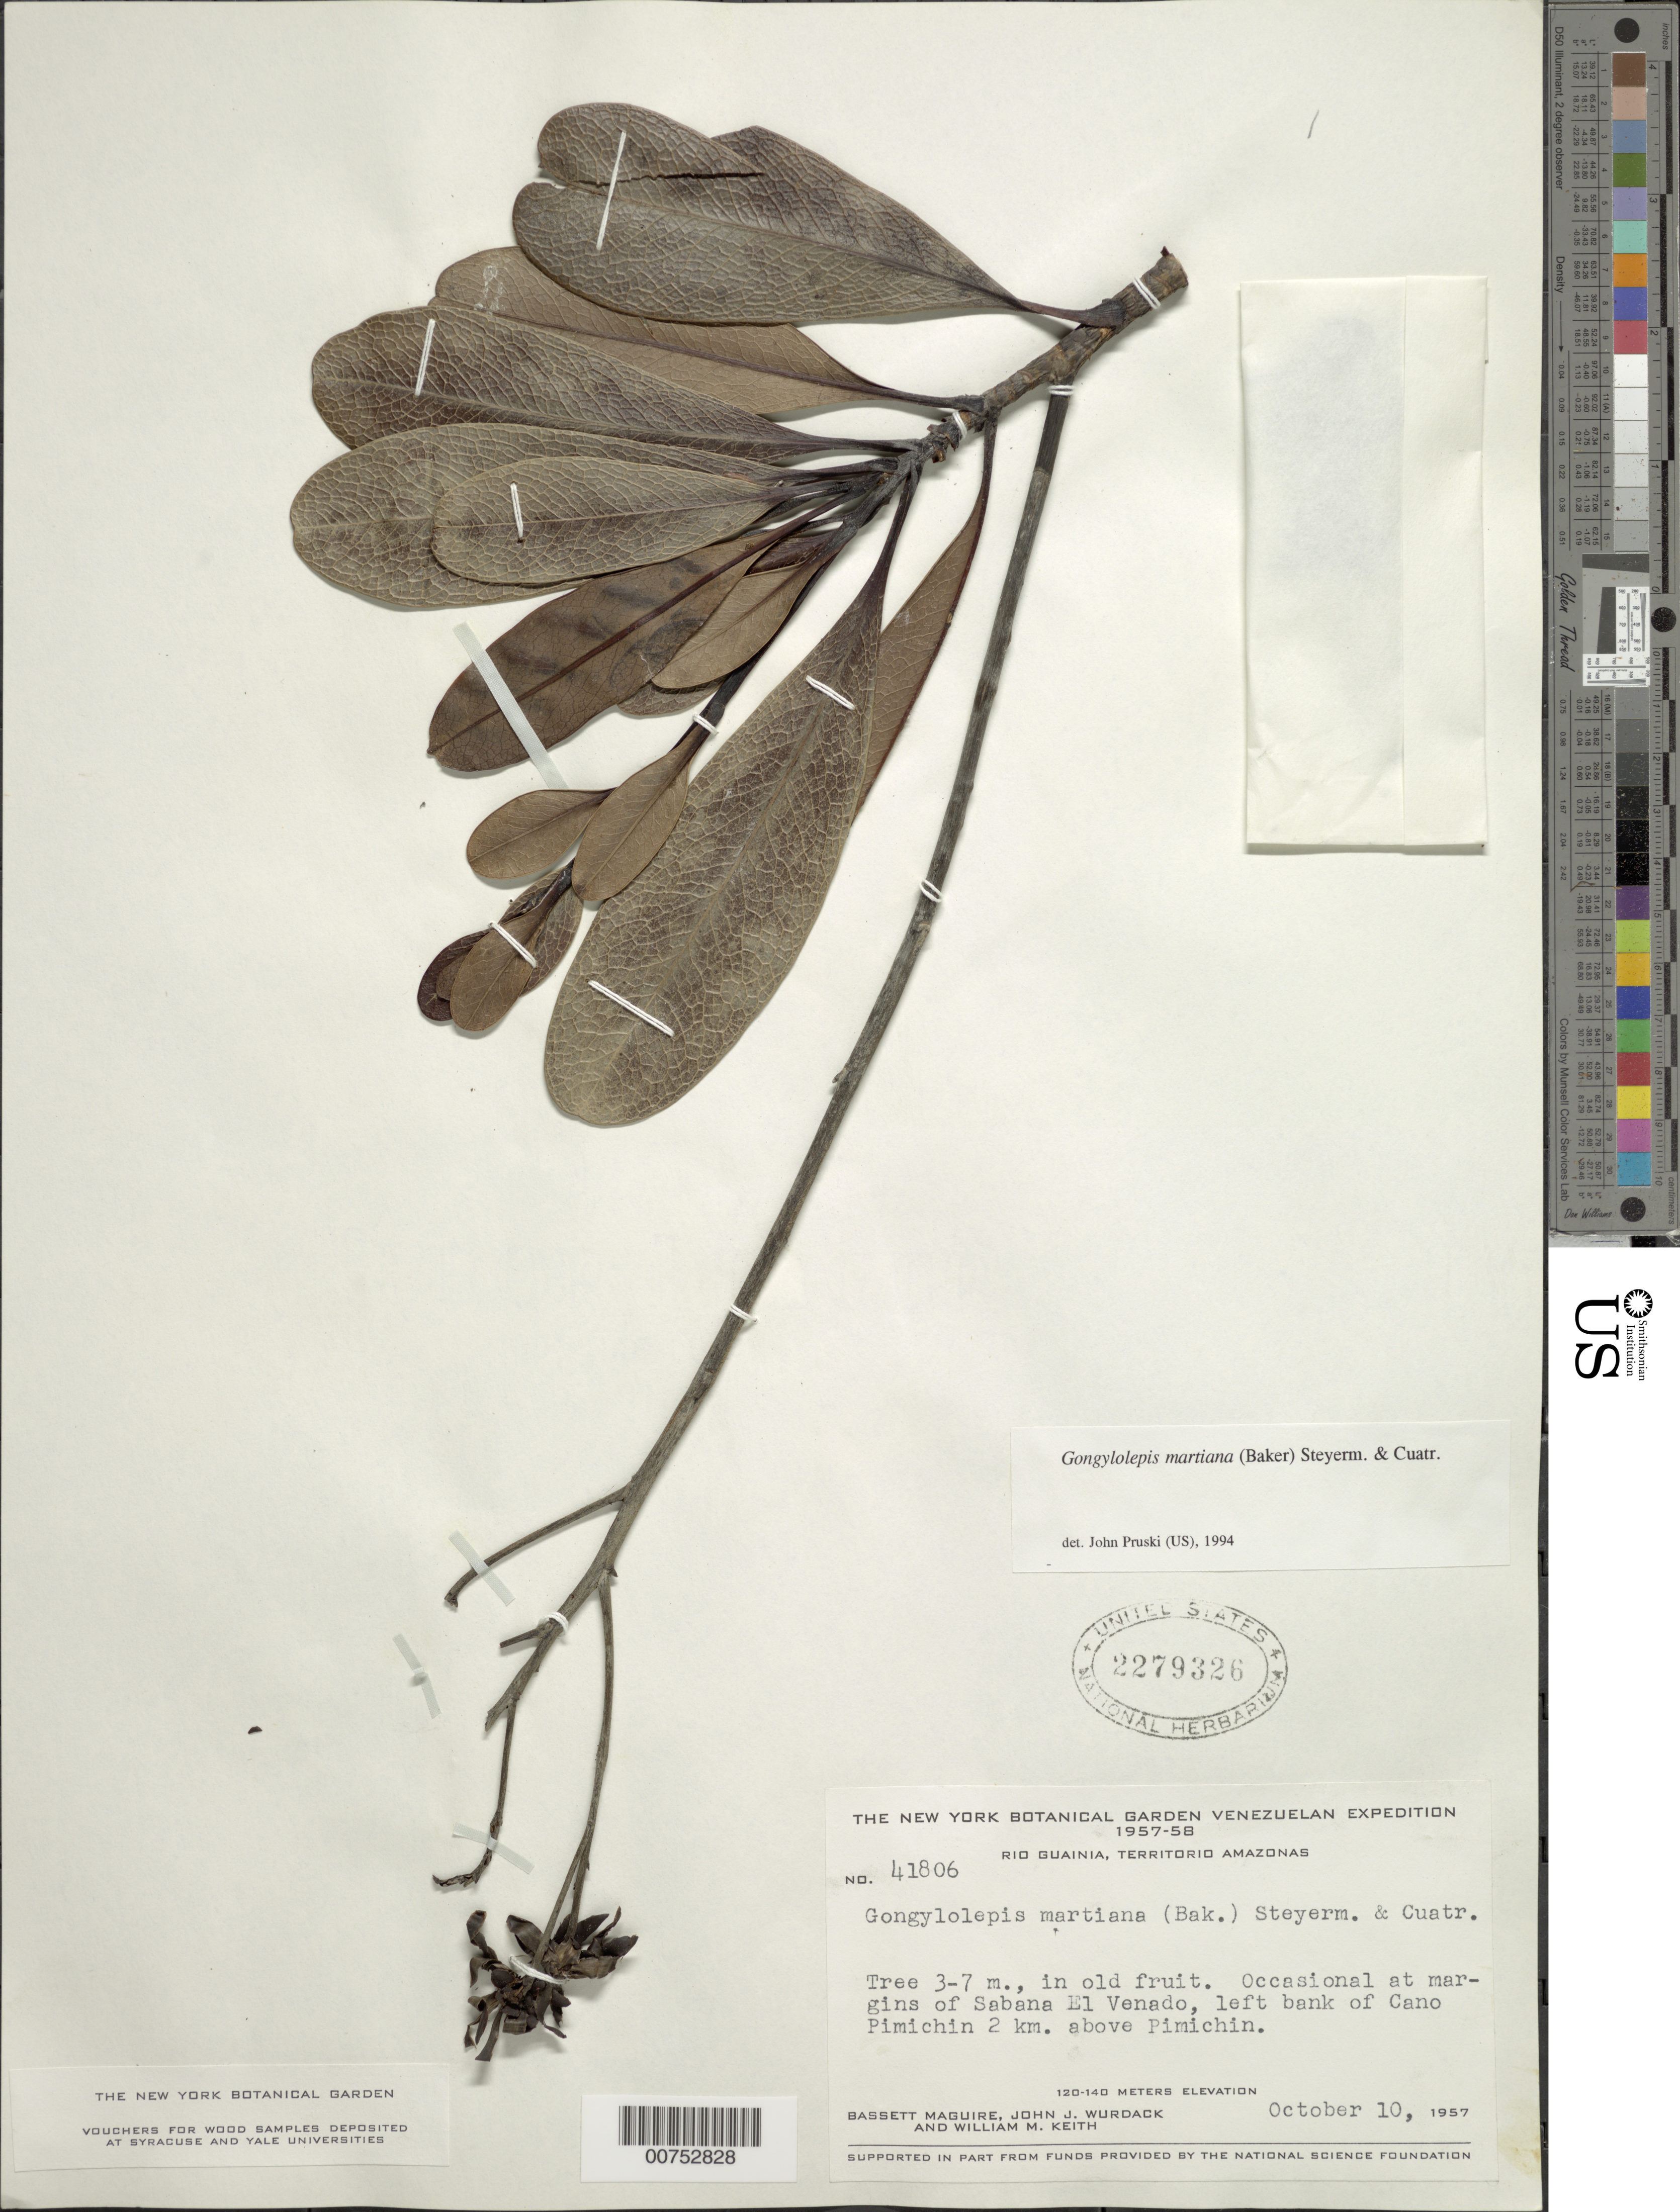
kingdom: Plantae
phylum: Tracheophyta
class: Magnoliopsida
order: Asterales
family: Asteraceae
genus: Gongylolepis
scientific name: Gongylolepis martiana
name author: (Baker) Steyerm. & Cuatrec.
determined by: Pruski, J. F.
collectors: B. Maguire, J. J. Wurdack & W. Keith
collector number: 41806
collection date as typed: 10-Oct-57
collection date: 1957-10-10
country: Venezuela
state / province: Amazonas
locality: Río Guainía, Sabana El Venado, left bank of Caño Pimichin, 2 km above Pimichin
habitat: Margins of savanna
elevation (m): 120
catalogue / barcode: US 2279326